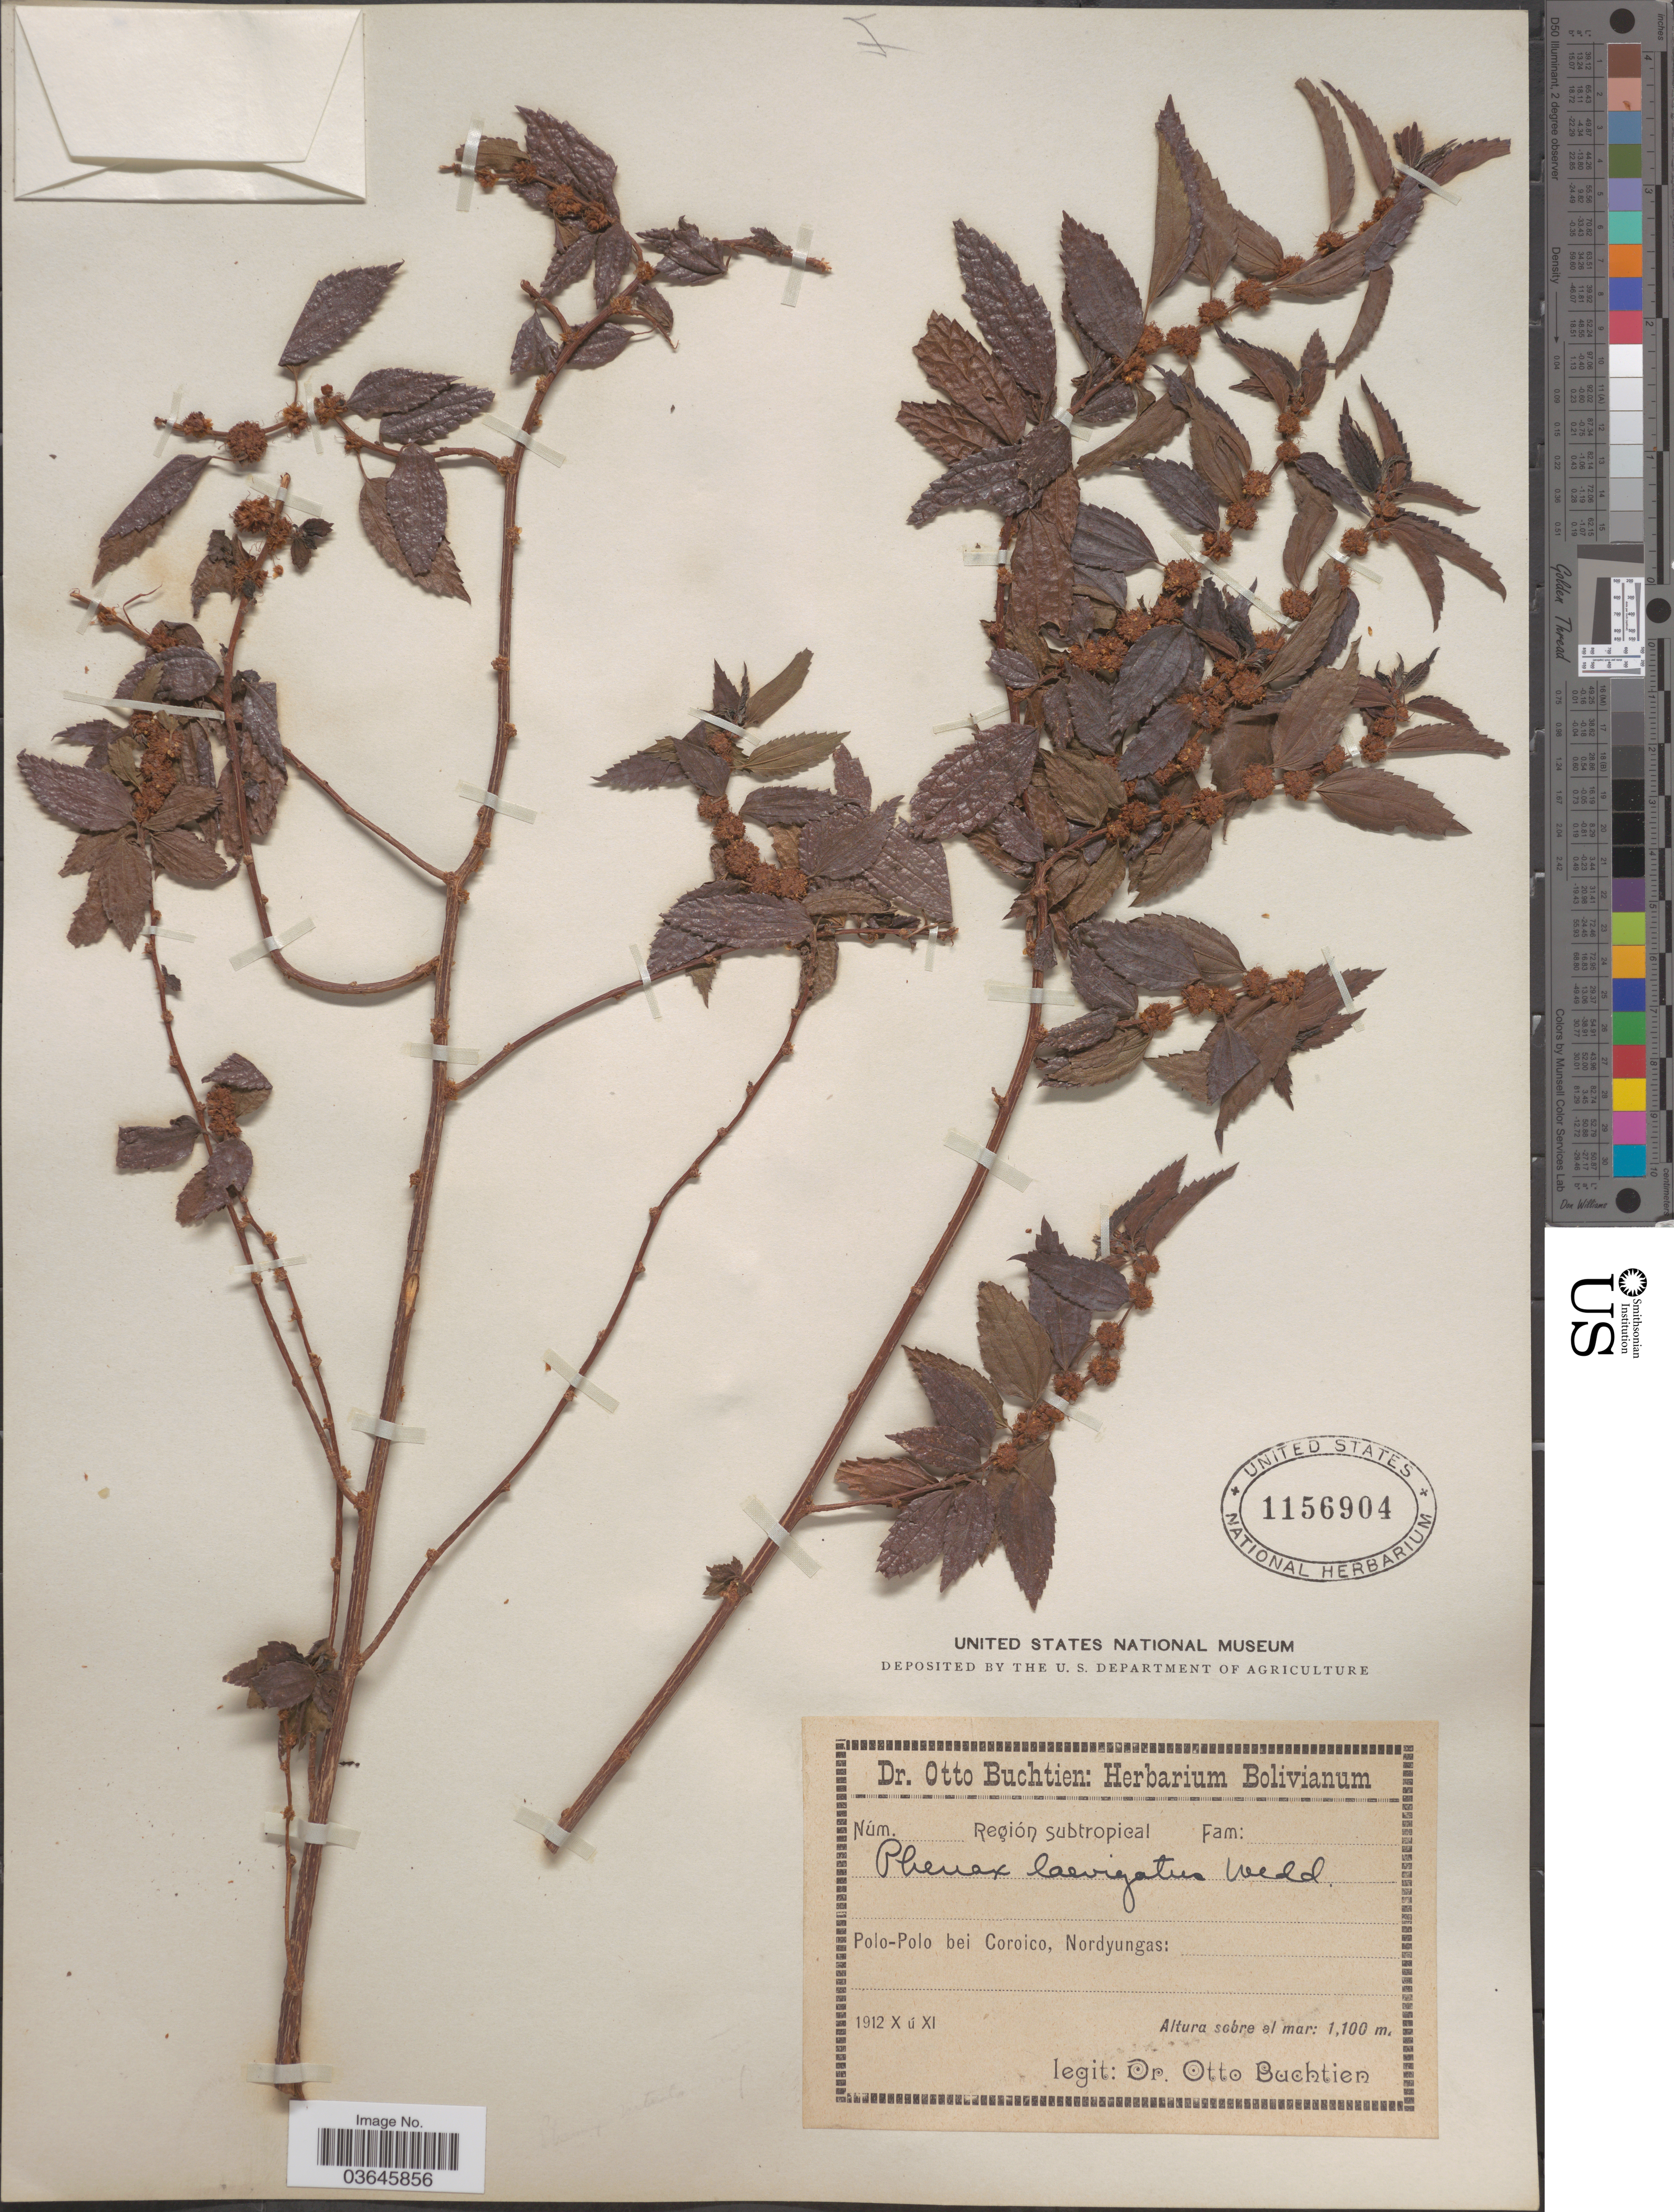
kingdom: Plantae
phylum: Tracheophyta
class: Magnoliopsida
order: Rosales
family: Urticaceae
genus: Phenax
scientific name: Phenax laevigatus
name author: Wedd.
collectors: O. Buchtien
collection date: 1912-10/1912-11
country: Bolivia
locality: Polo-Polo bei Coroico, Nordyungas.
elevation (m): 1100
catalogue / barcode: US 1156904